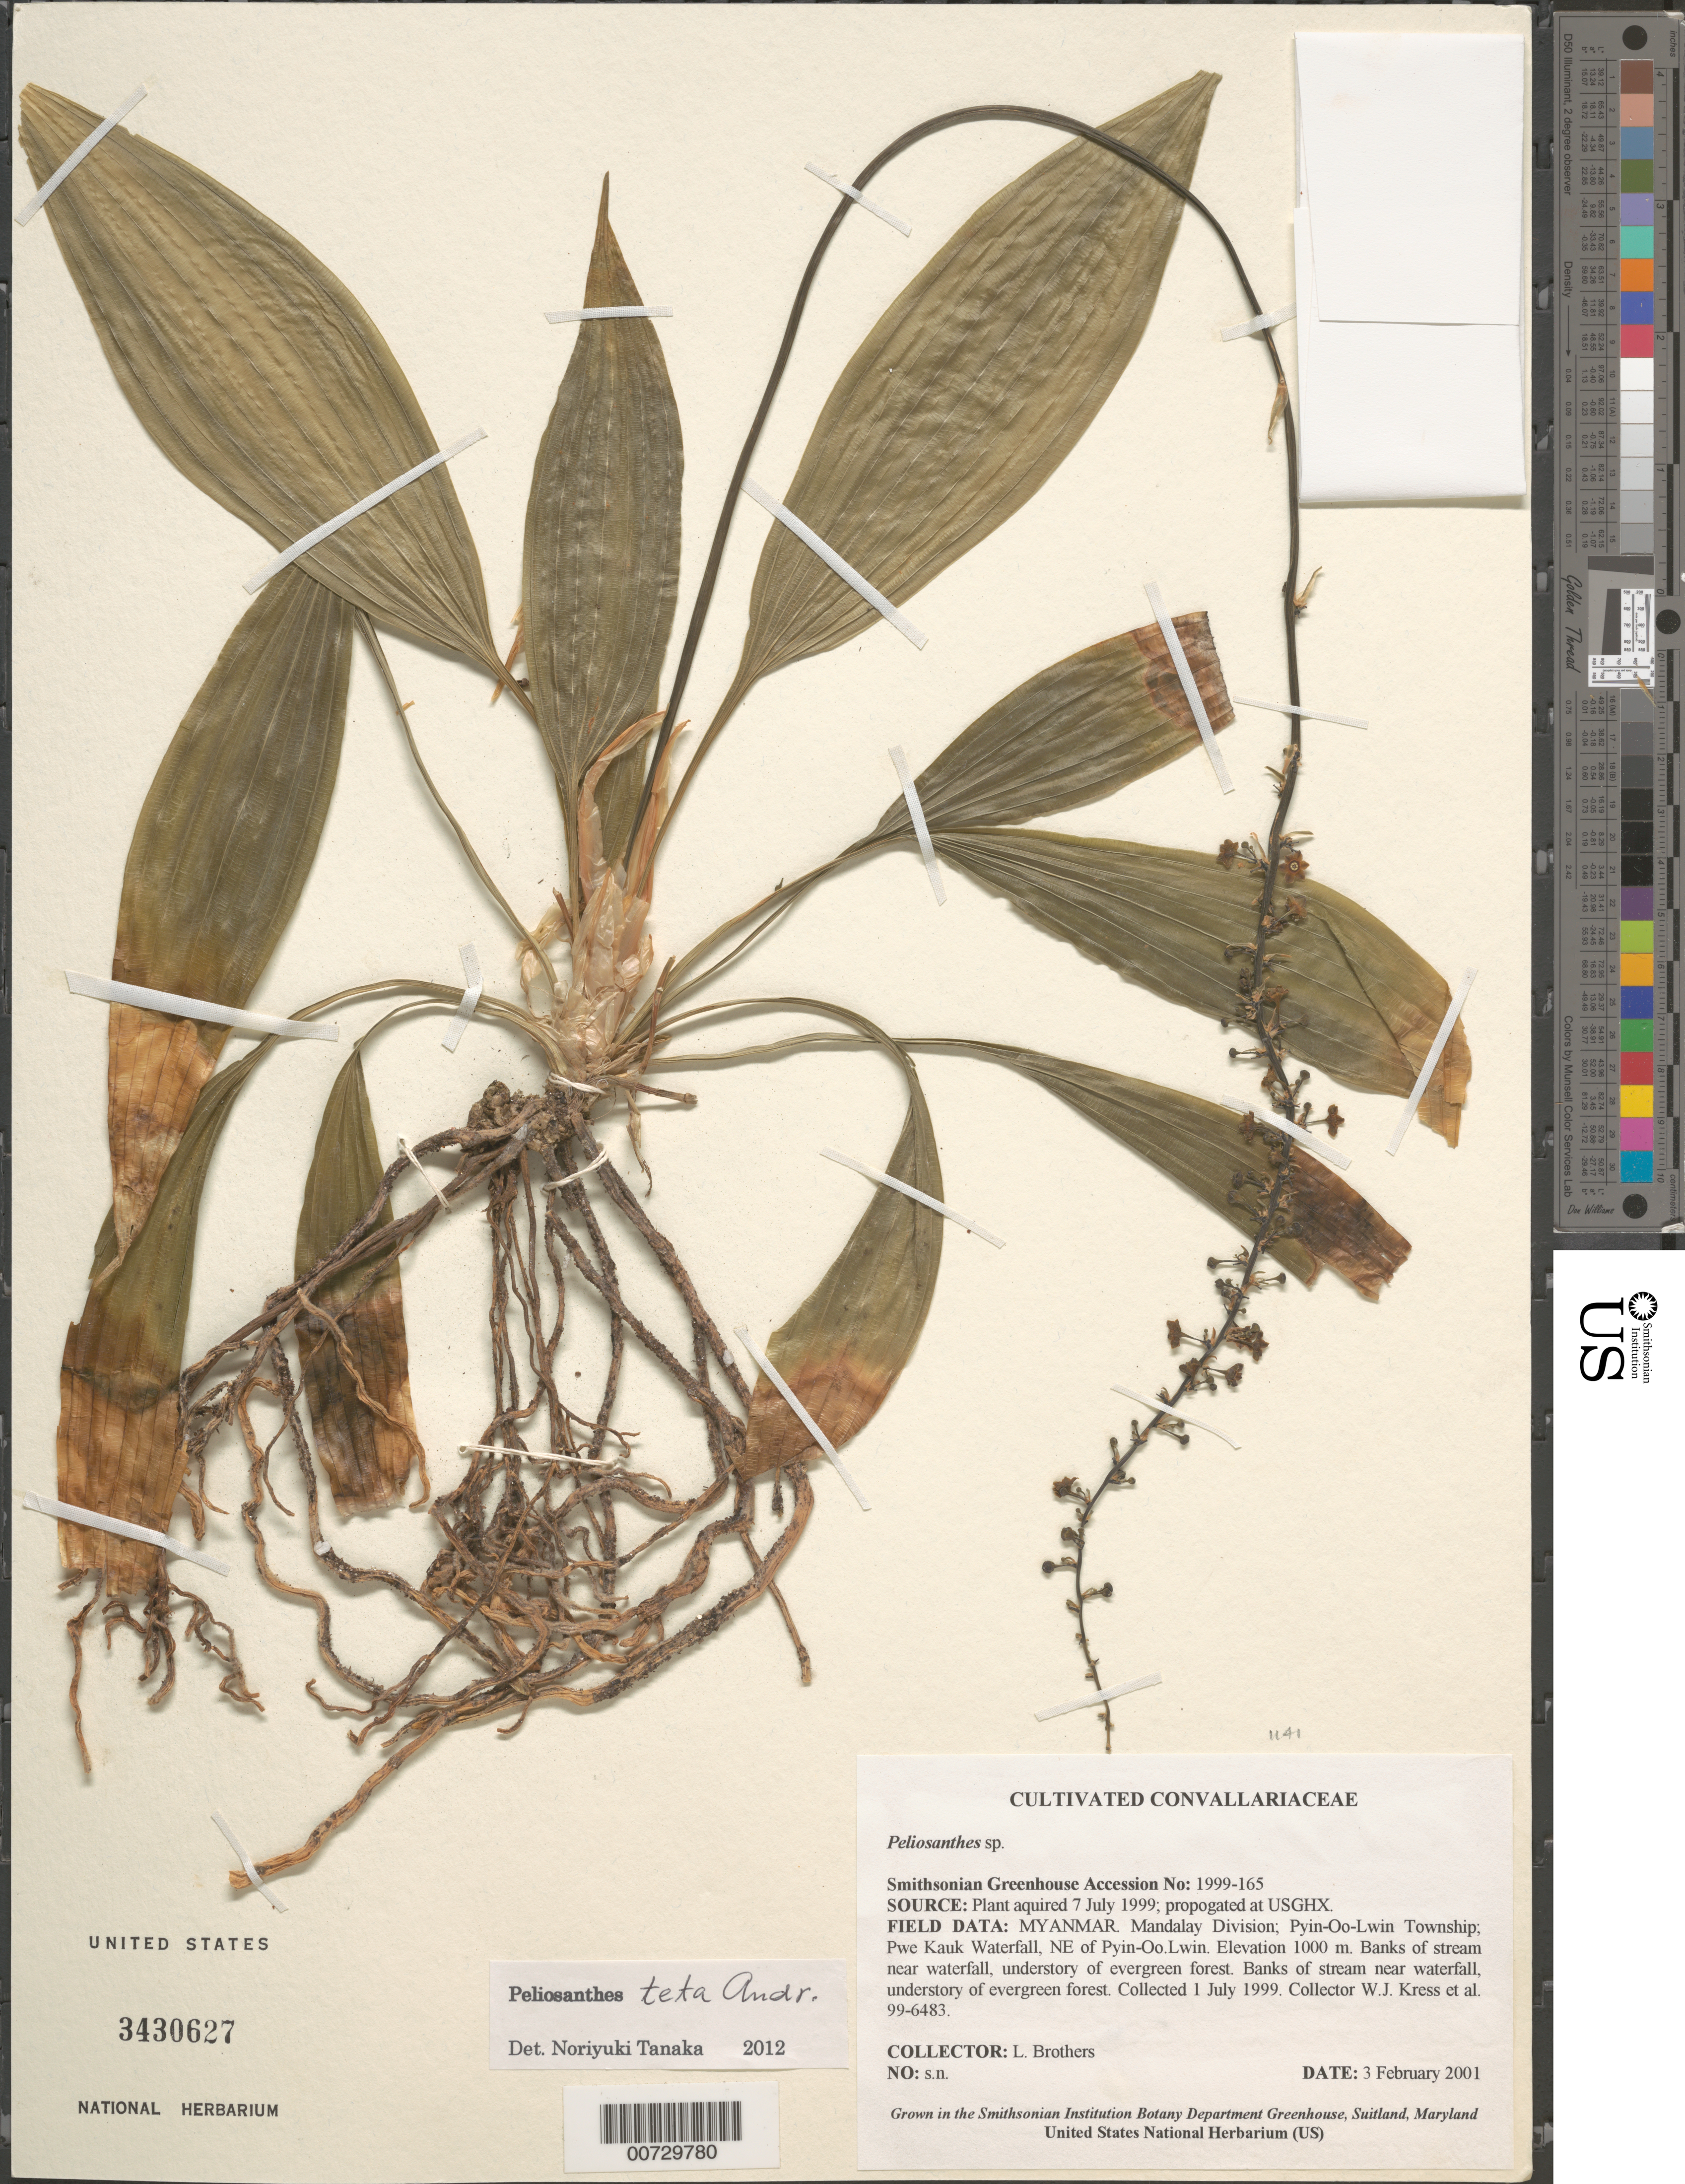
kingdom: Plantae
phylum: Tracheophyta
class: Liliopsida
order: Asparagales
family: Asparagaceae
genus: Peliosanthes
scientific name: Peliosanthes teta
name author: Andrews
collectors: L. E. Brothers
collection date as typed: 03 Feb 2001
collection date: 2001-02-03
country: United States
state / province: Maryland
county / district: Prince George's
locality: Suitland, Smithsonian Botany Dept. Greenhouse.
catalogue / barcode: US 3430627